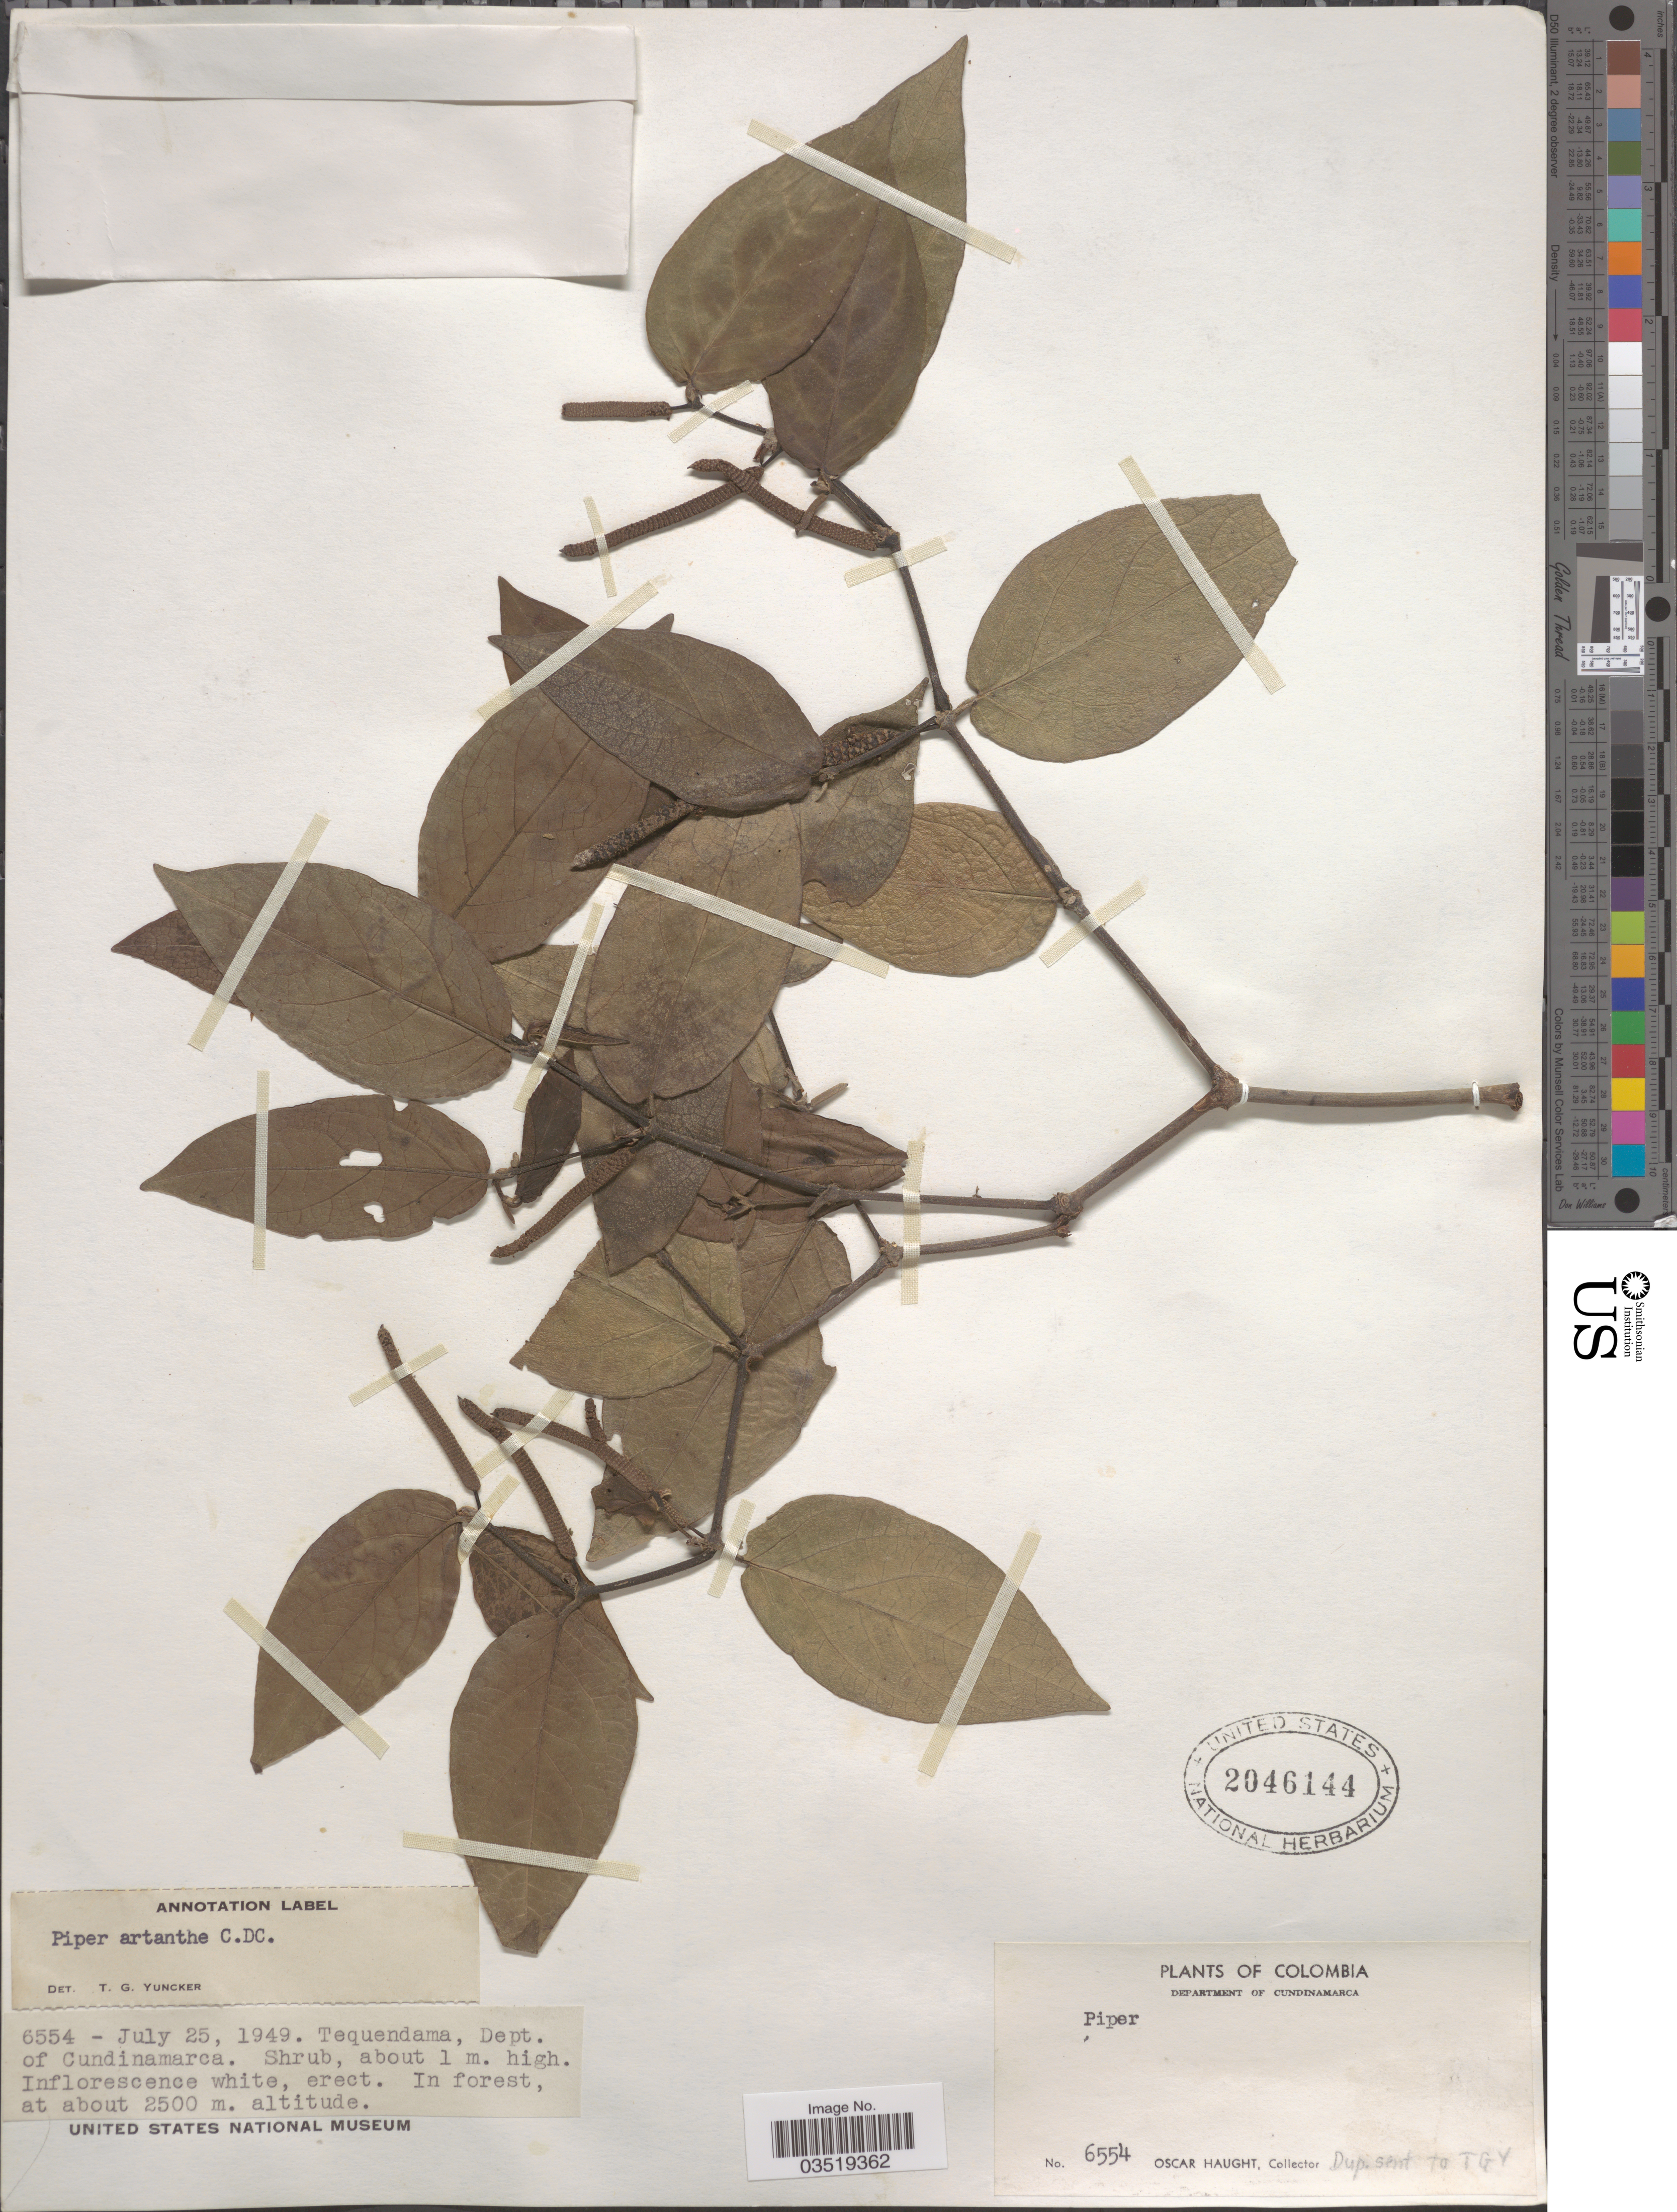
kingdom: Plantae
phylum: Tracheophyta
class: Magnoliopsida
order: Piperales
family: Piperaceae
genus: Piper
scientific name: Piper artanthe var. strigosum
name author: Trel. & Yunck.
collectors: O. L. Haught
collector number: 6554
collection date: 1949-07-25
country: Colombia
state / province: Cundinamarca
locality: Tequendama, Department of Cundinamarca.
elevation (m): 2500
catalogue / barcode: US 2046144